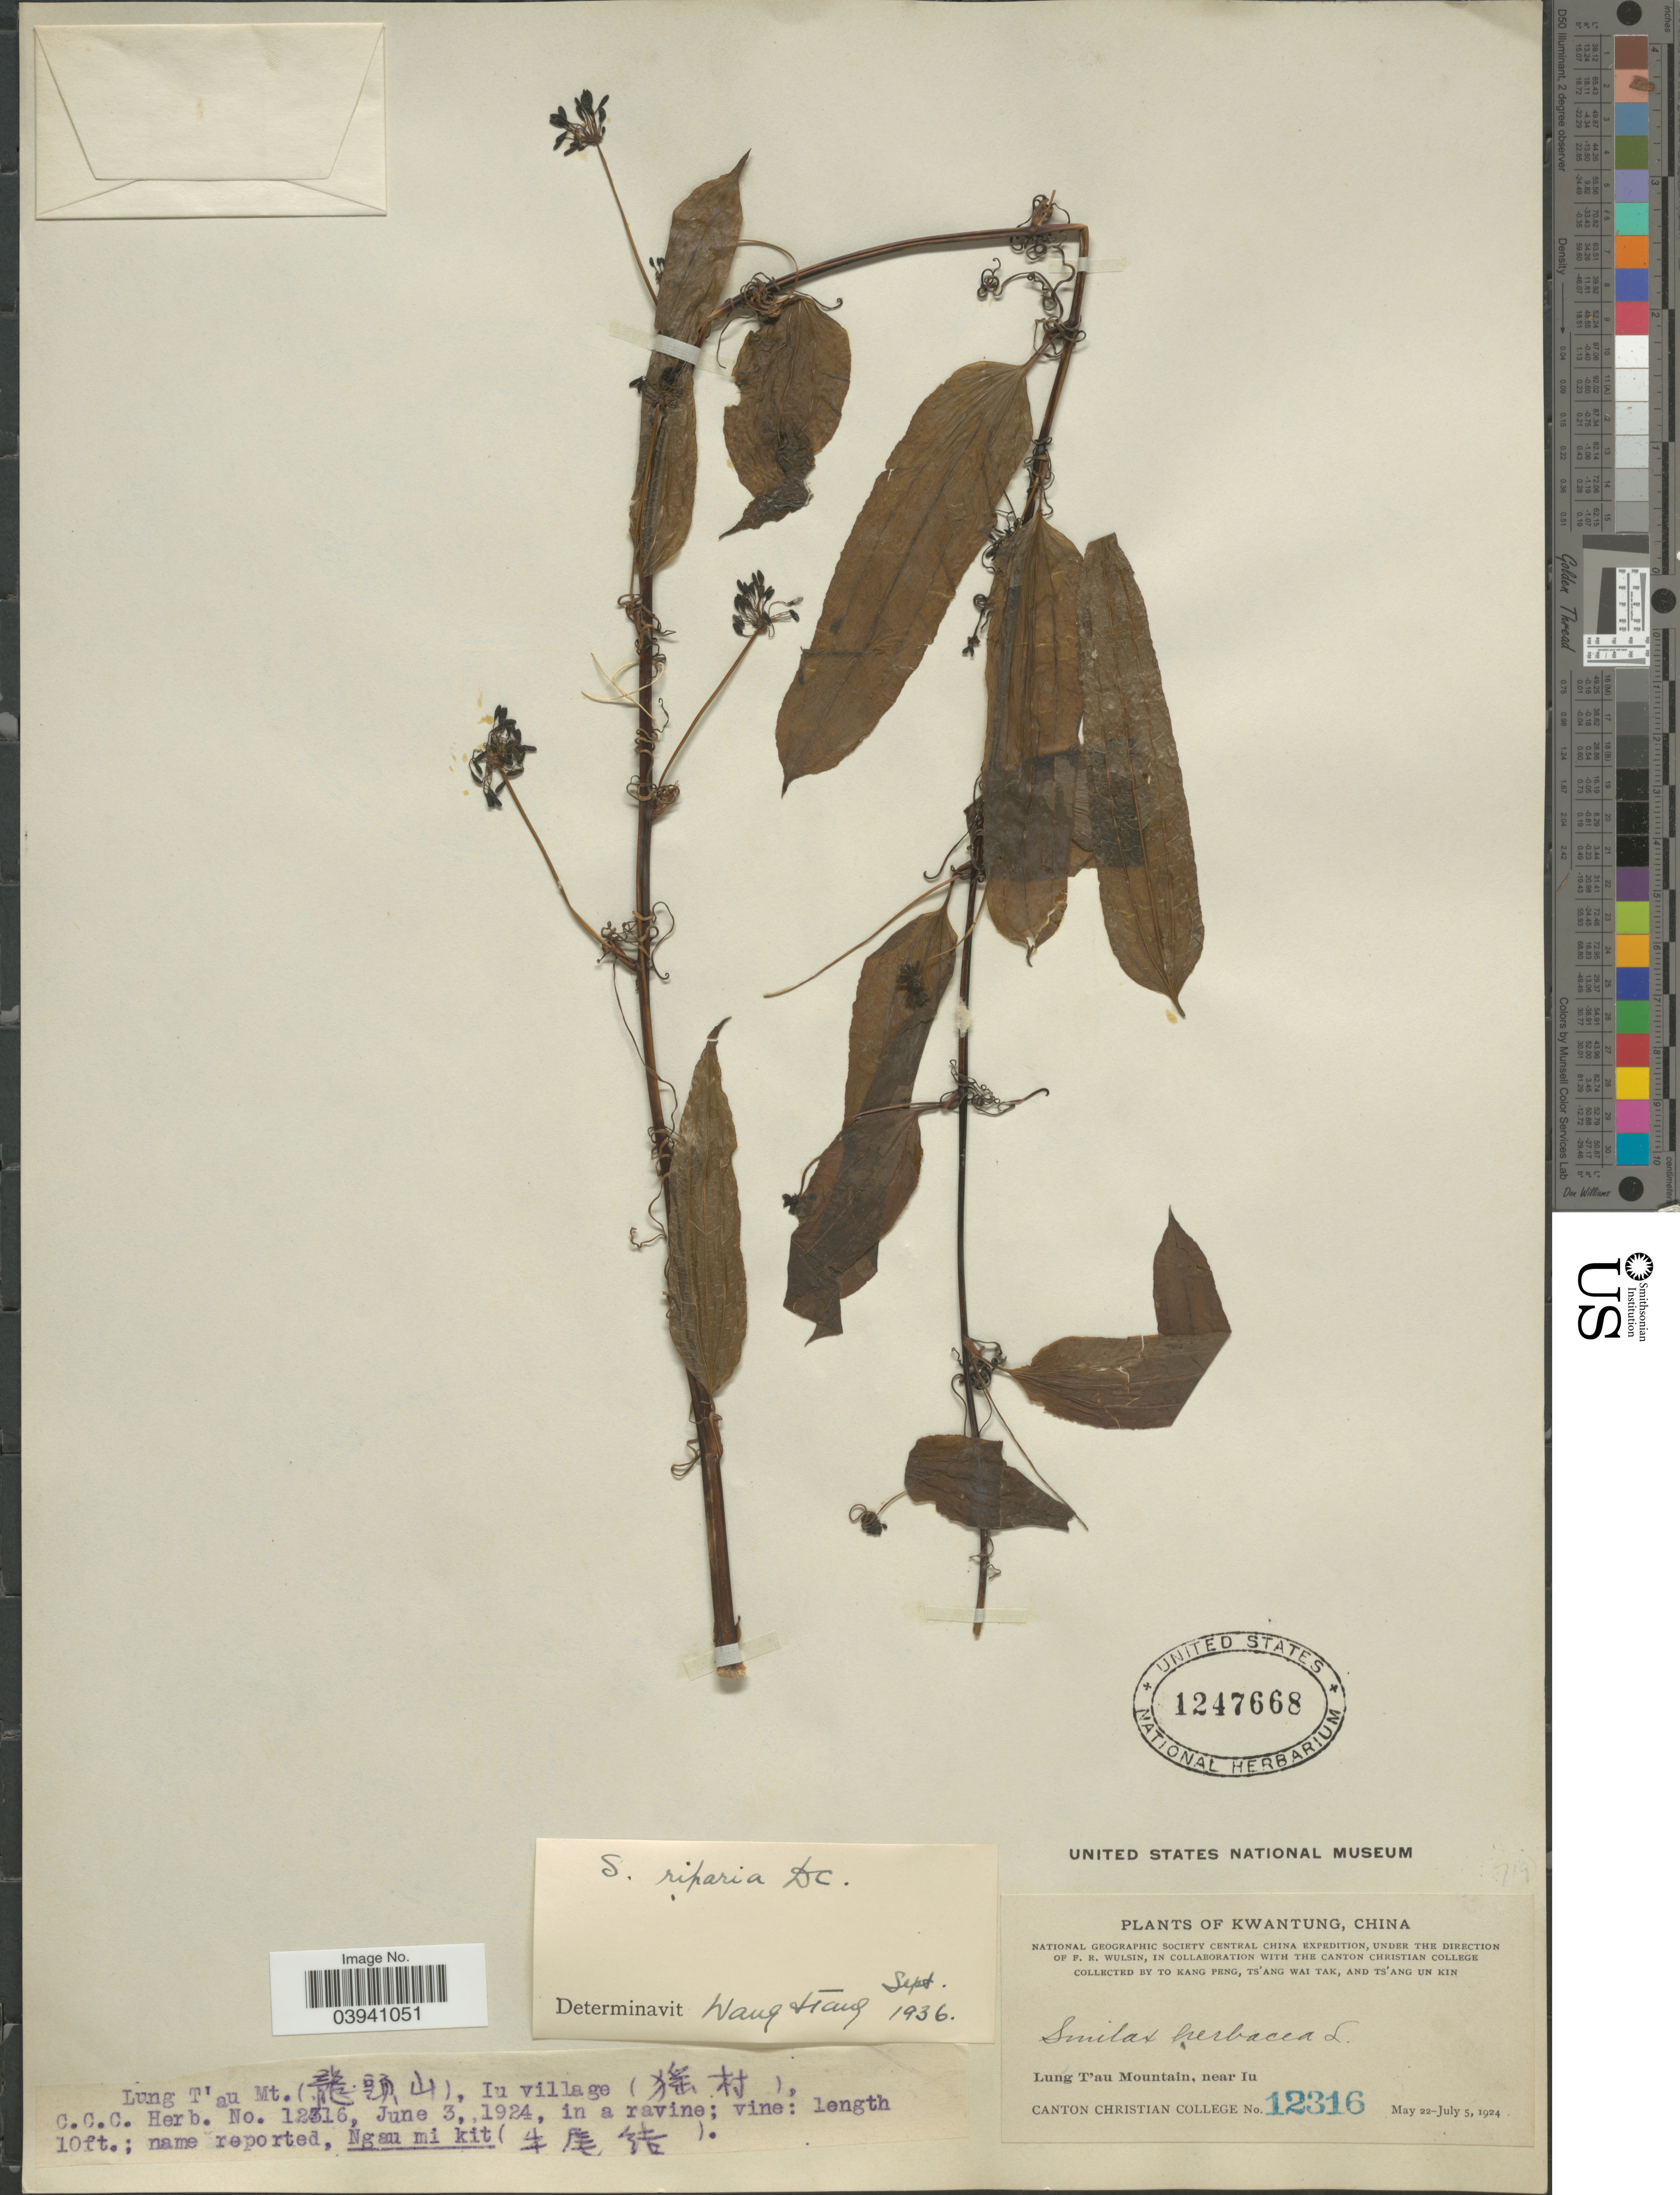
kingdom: Plantae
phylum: Tracheophyta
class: Liliopsida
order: Liliales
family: Smilacaceae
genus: Smilax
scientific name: Smilax riparia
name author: A. DC.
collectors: Kang Peng To, W. T. Tsang & Ts' Ang Un Kin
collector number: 12316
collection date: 1924-06-03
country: China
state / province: Guangdong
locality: Kwantung. Lung T'au Mountain (X), near Iu. Iu Village (X).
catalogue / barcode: US 1247668